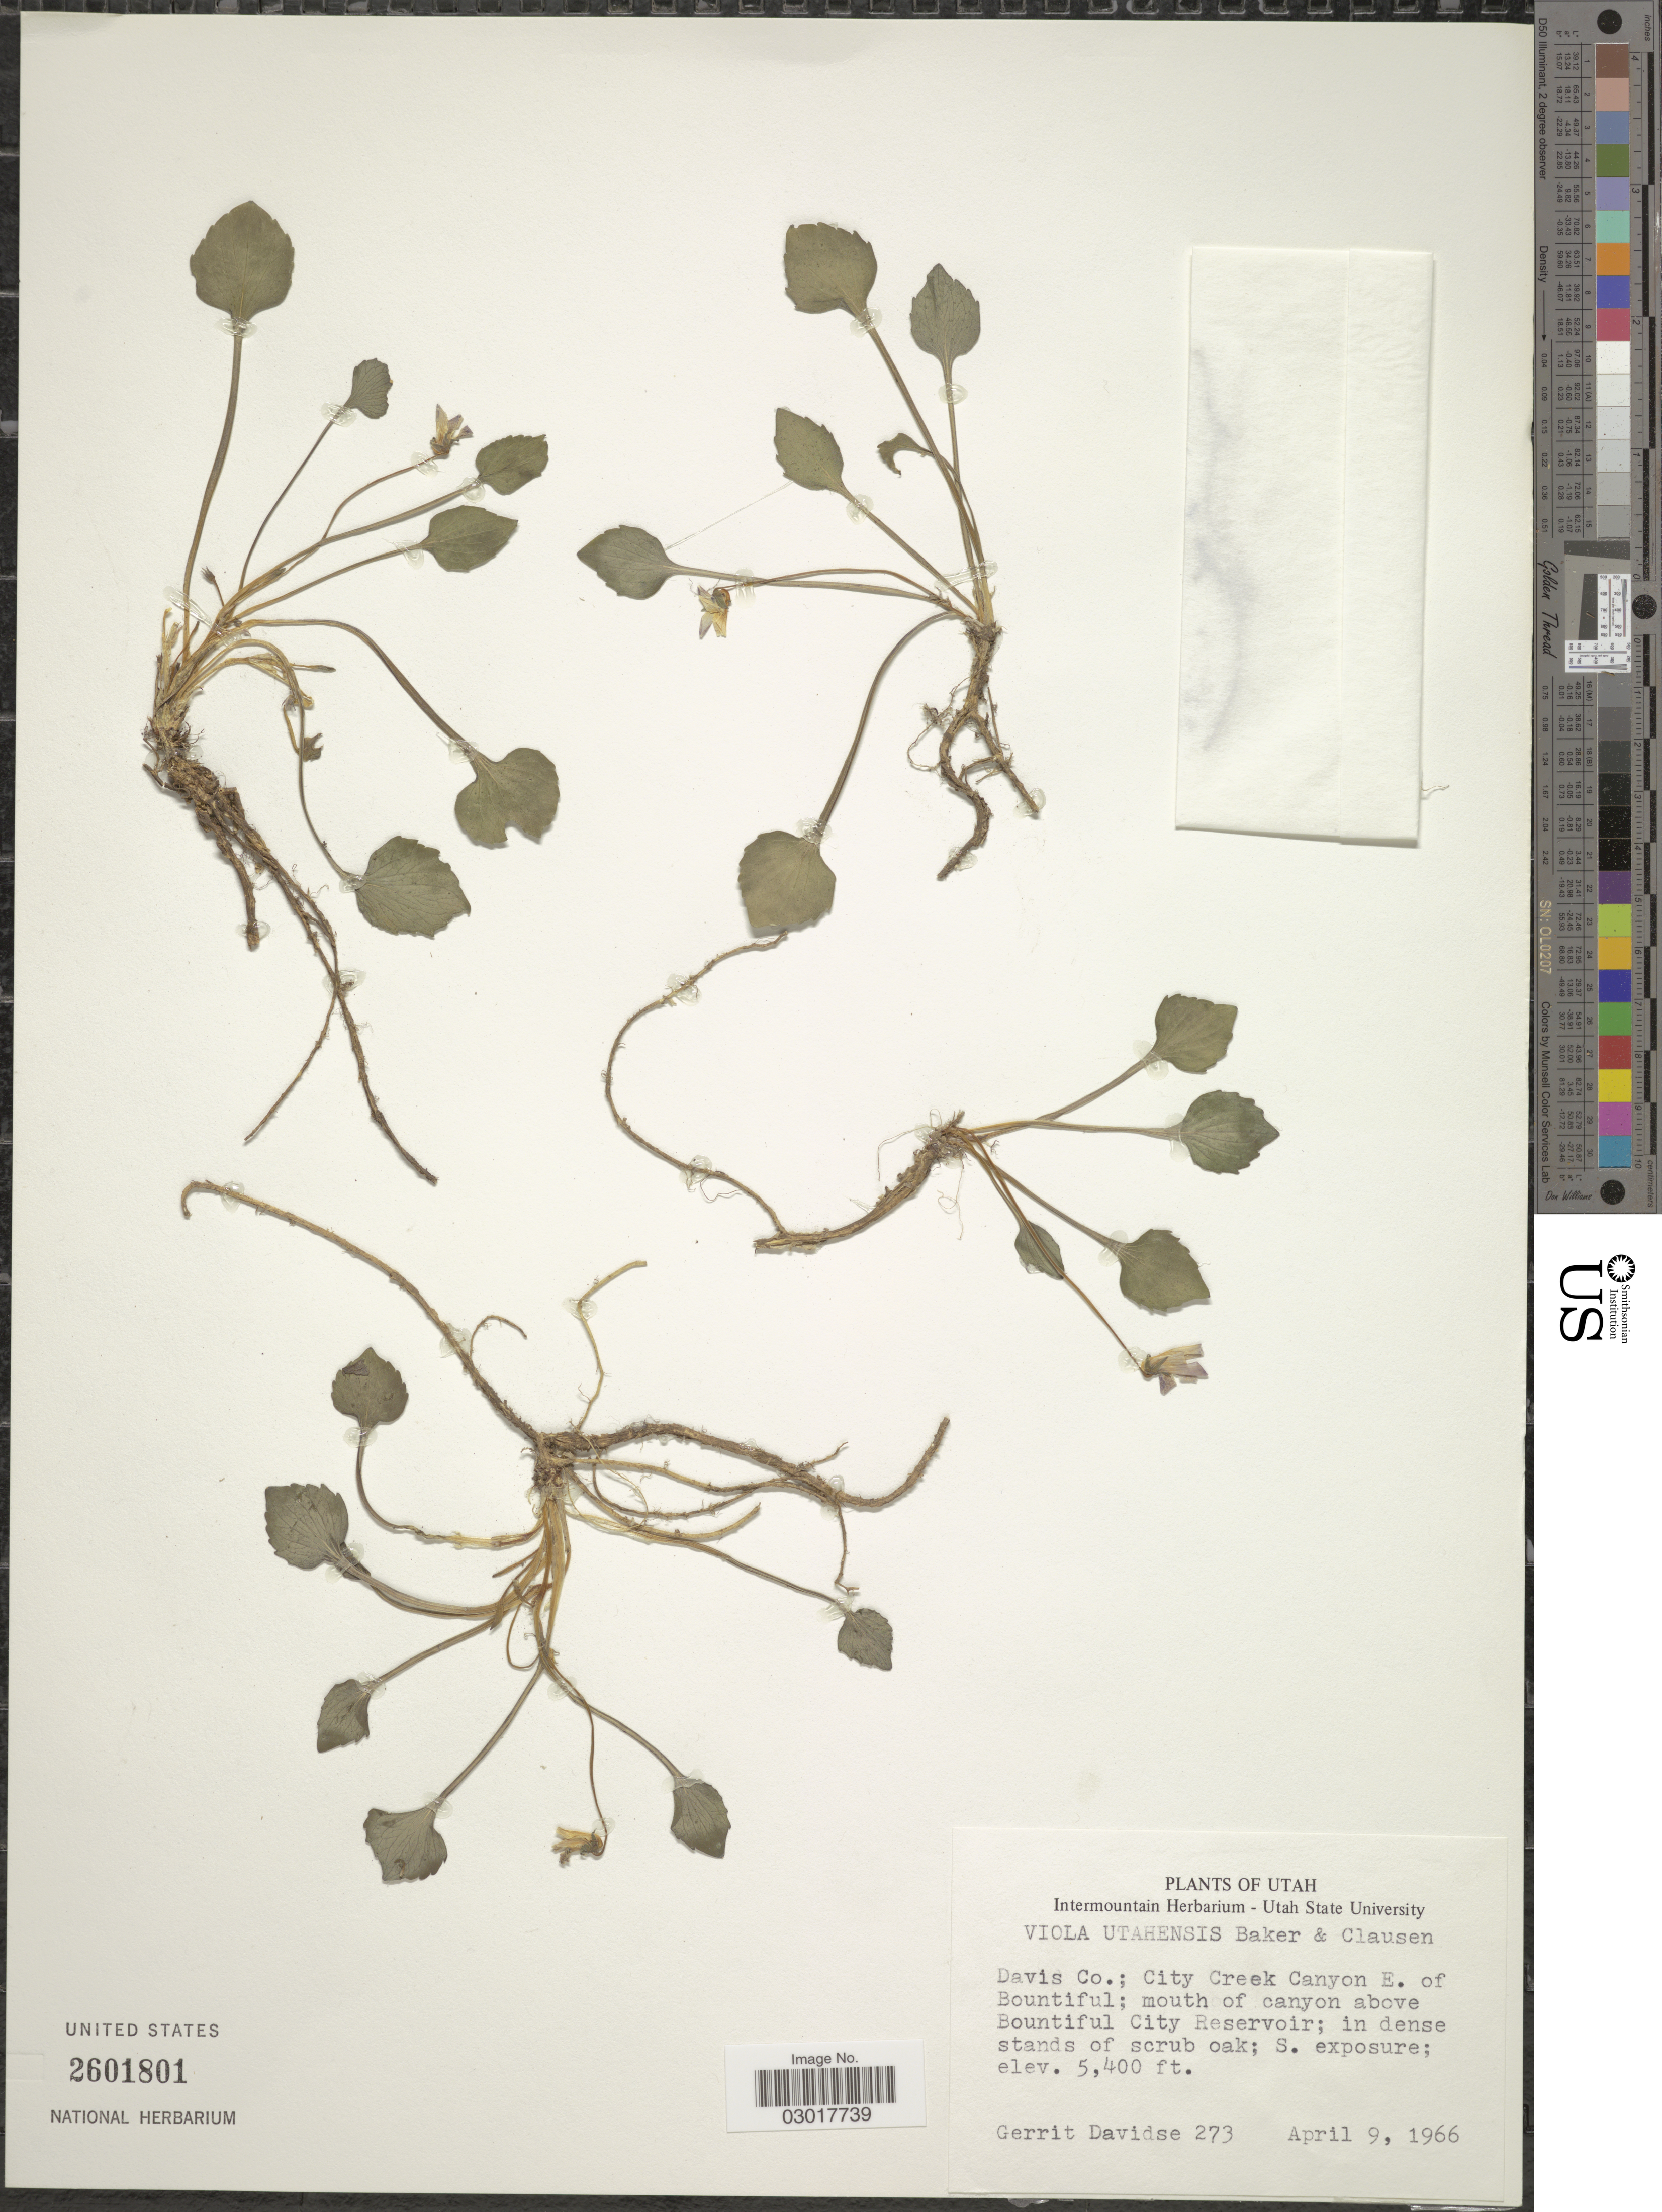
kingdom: Plantae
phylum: Tracheophyta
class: Magnoliopsida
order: Malpighiales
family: Violaceae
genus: Viola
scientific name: Viola utahensis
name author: M.S. Baker & J.C. Clausen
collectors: G. Davidse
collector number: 273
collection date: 1966-04-09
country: United States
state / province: Utah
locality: Davis Co.; City Creek Canyon E. of Bountiful; mouth of canyon above Bountiful City Reservoir.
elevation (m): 1646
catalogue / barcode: US 2601801